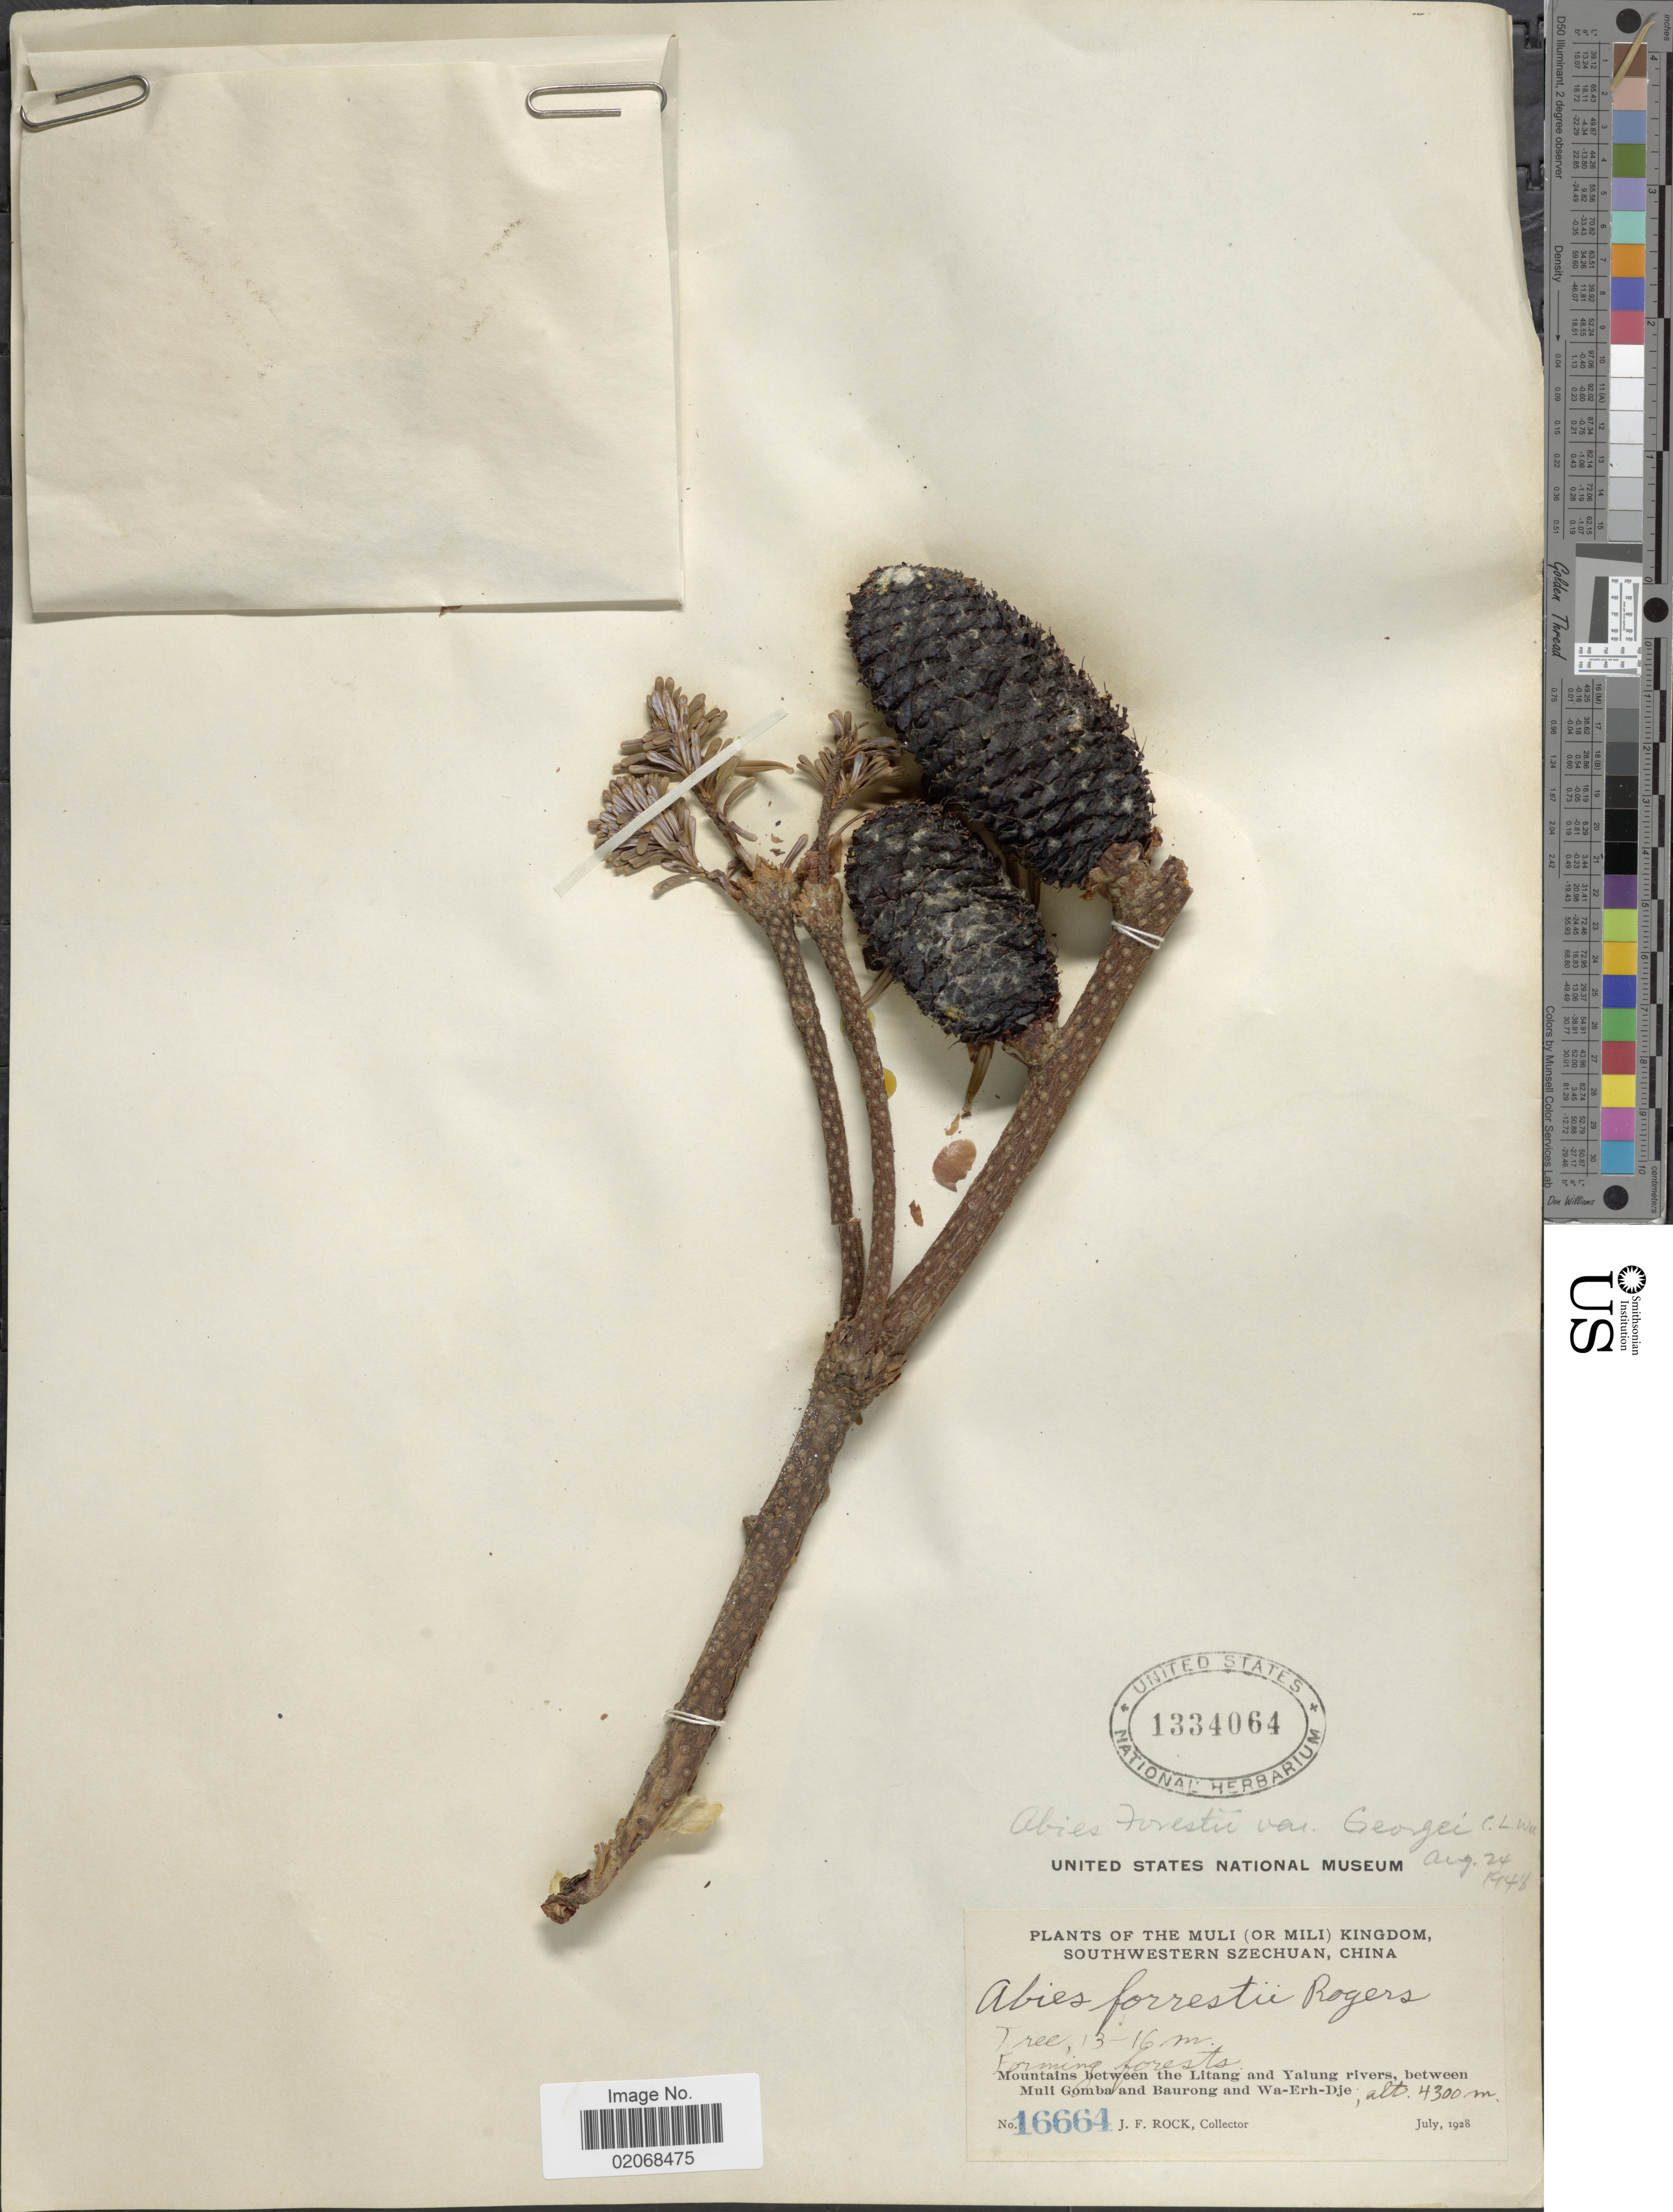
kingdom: Plantae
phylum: Tracheophyta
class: Pinopsida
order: Pinales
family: Pinaceae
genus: Abies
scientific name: Abies forrestii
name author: Coltm.-Rog.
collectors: J. Rock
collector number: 16664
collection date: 1928-07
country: China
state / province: Sichuan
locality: Muli (or Mili) Kingdom, southwestern Szechuan, mountains between the Litiang and Yalung rivers betweeen Muli Gomba and Baurong and Wa-Erh-Dje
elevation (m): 4300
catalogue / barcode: US 1334064